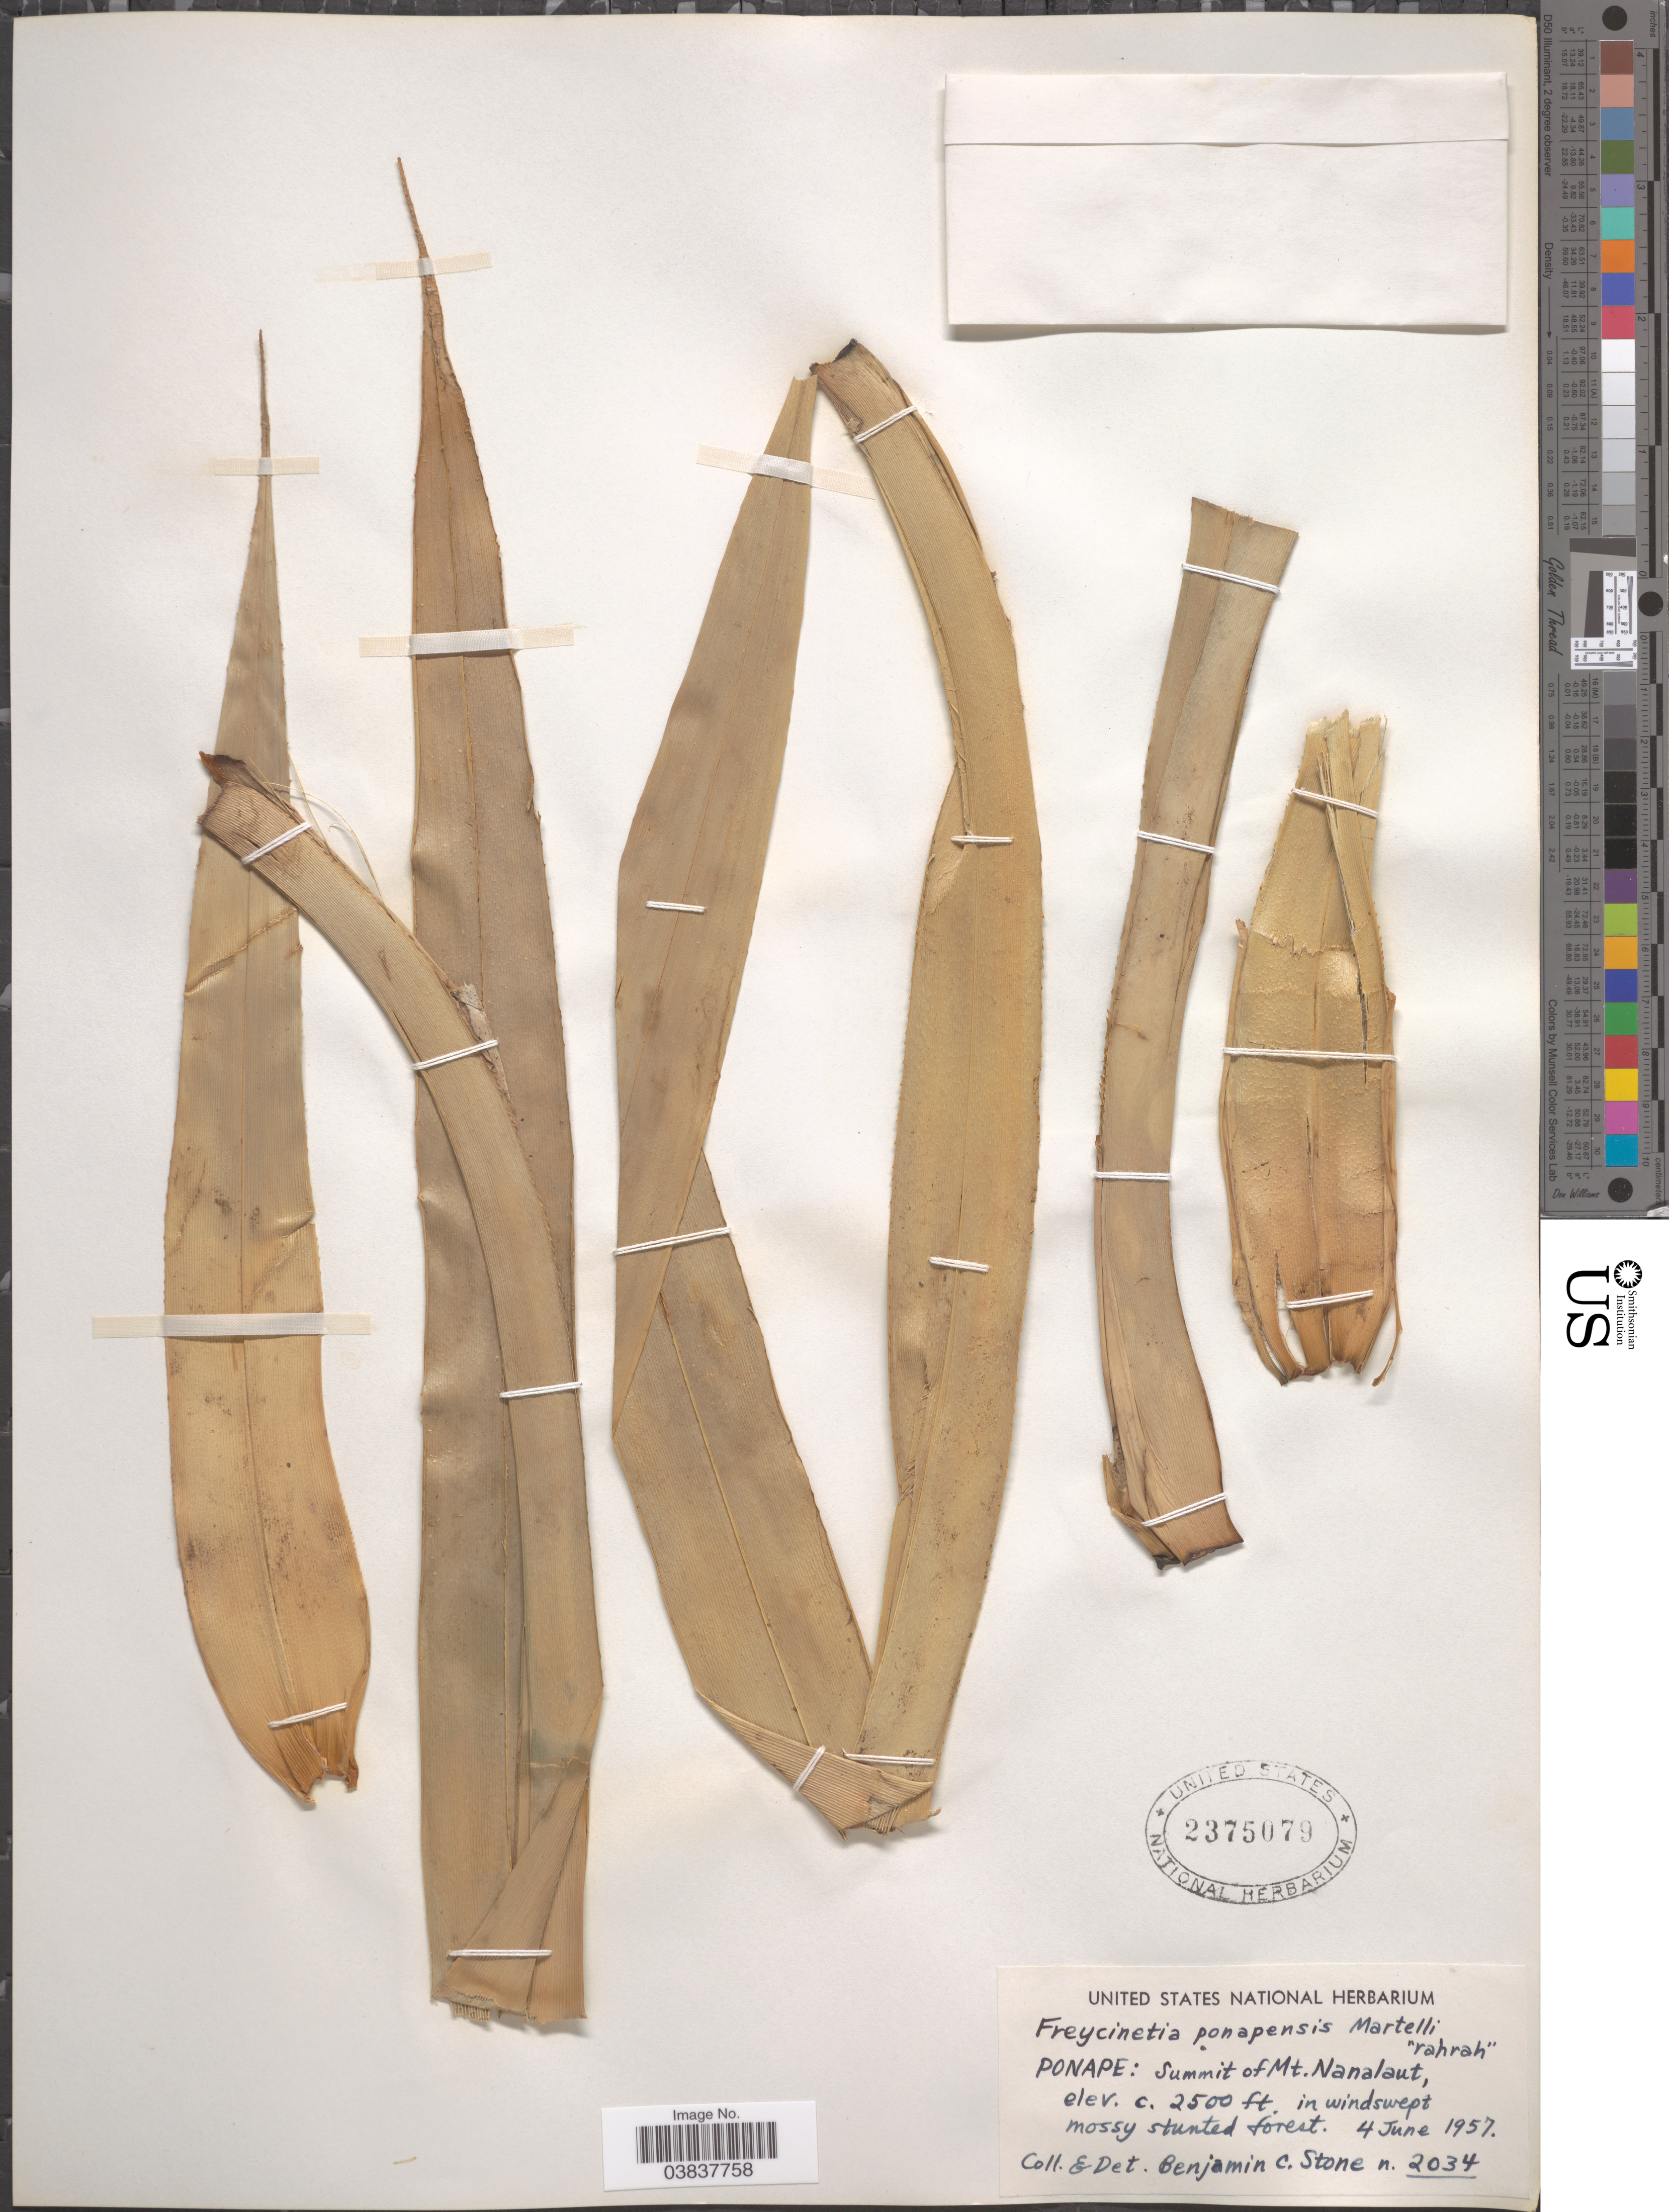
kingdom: Plantae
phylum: Tracheophyta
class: Liliopsida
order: Pandanales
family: Pandanaceae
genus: Freycinetia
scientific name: Freycinetia ponapensis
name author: Martelli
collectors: B. C. Stone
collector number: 2034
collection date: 1957-06-04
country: Micronesia, Federated States of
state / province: Pohnpei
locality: Ponape: Summit of Mt. Nanalaut.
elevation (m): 762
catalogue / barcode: US 2375079